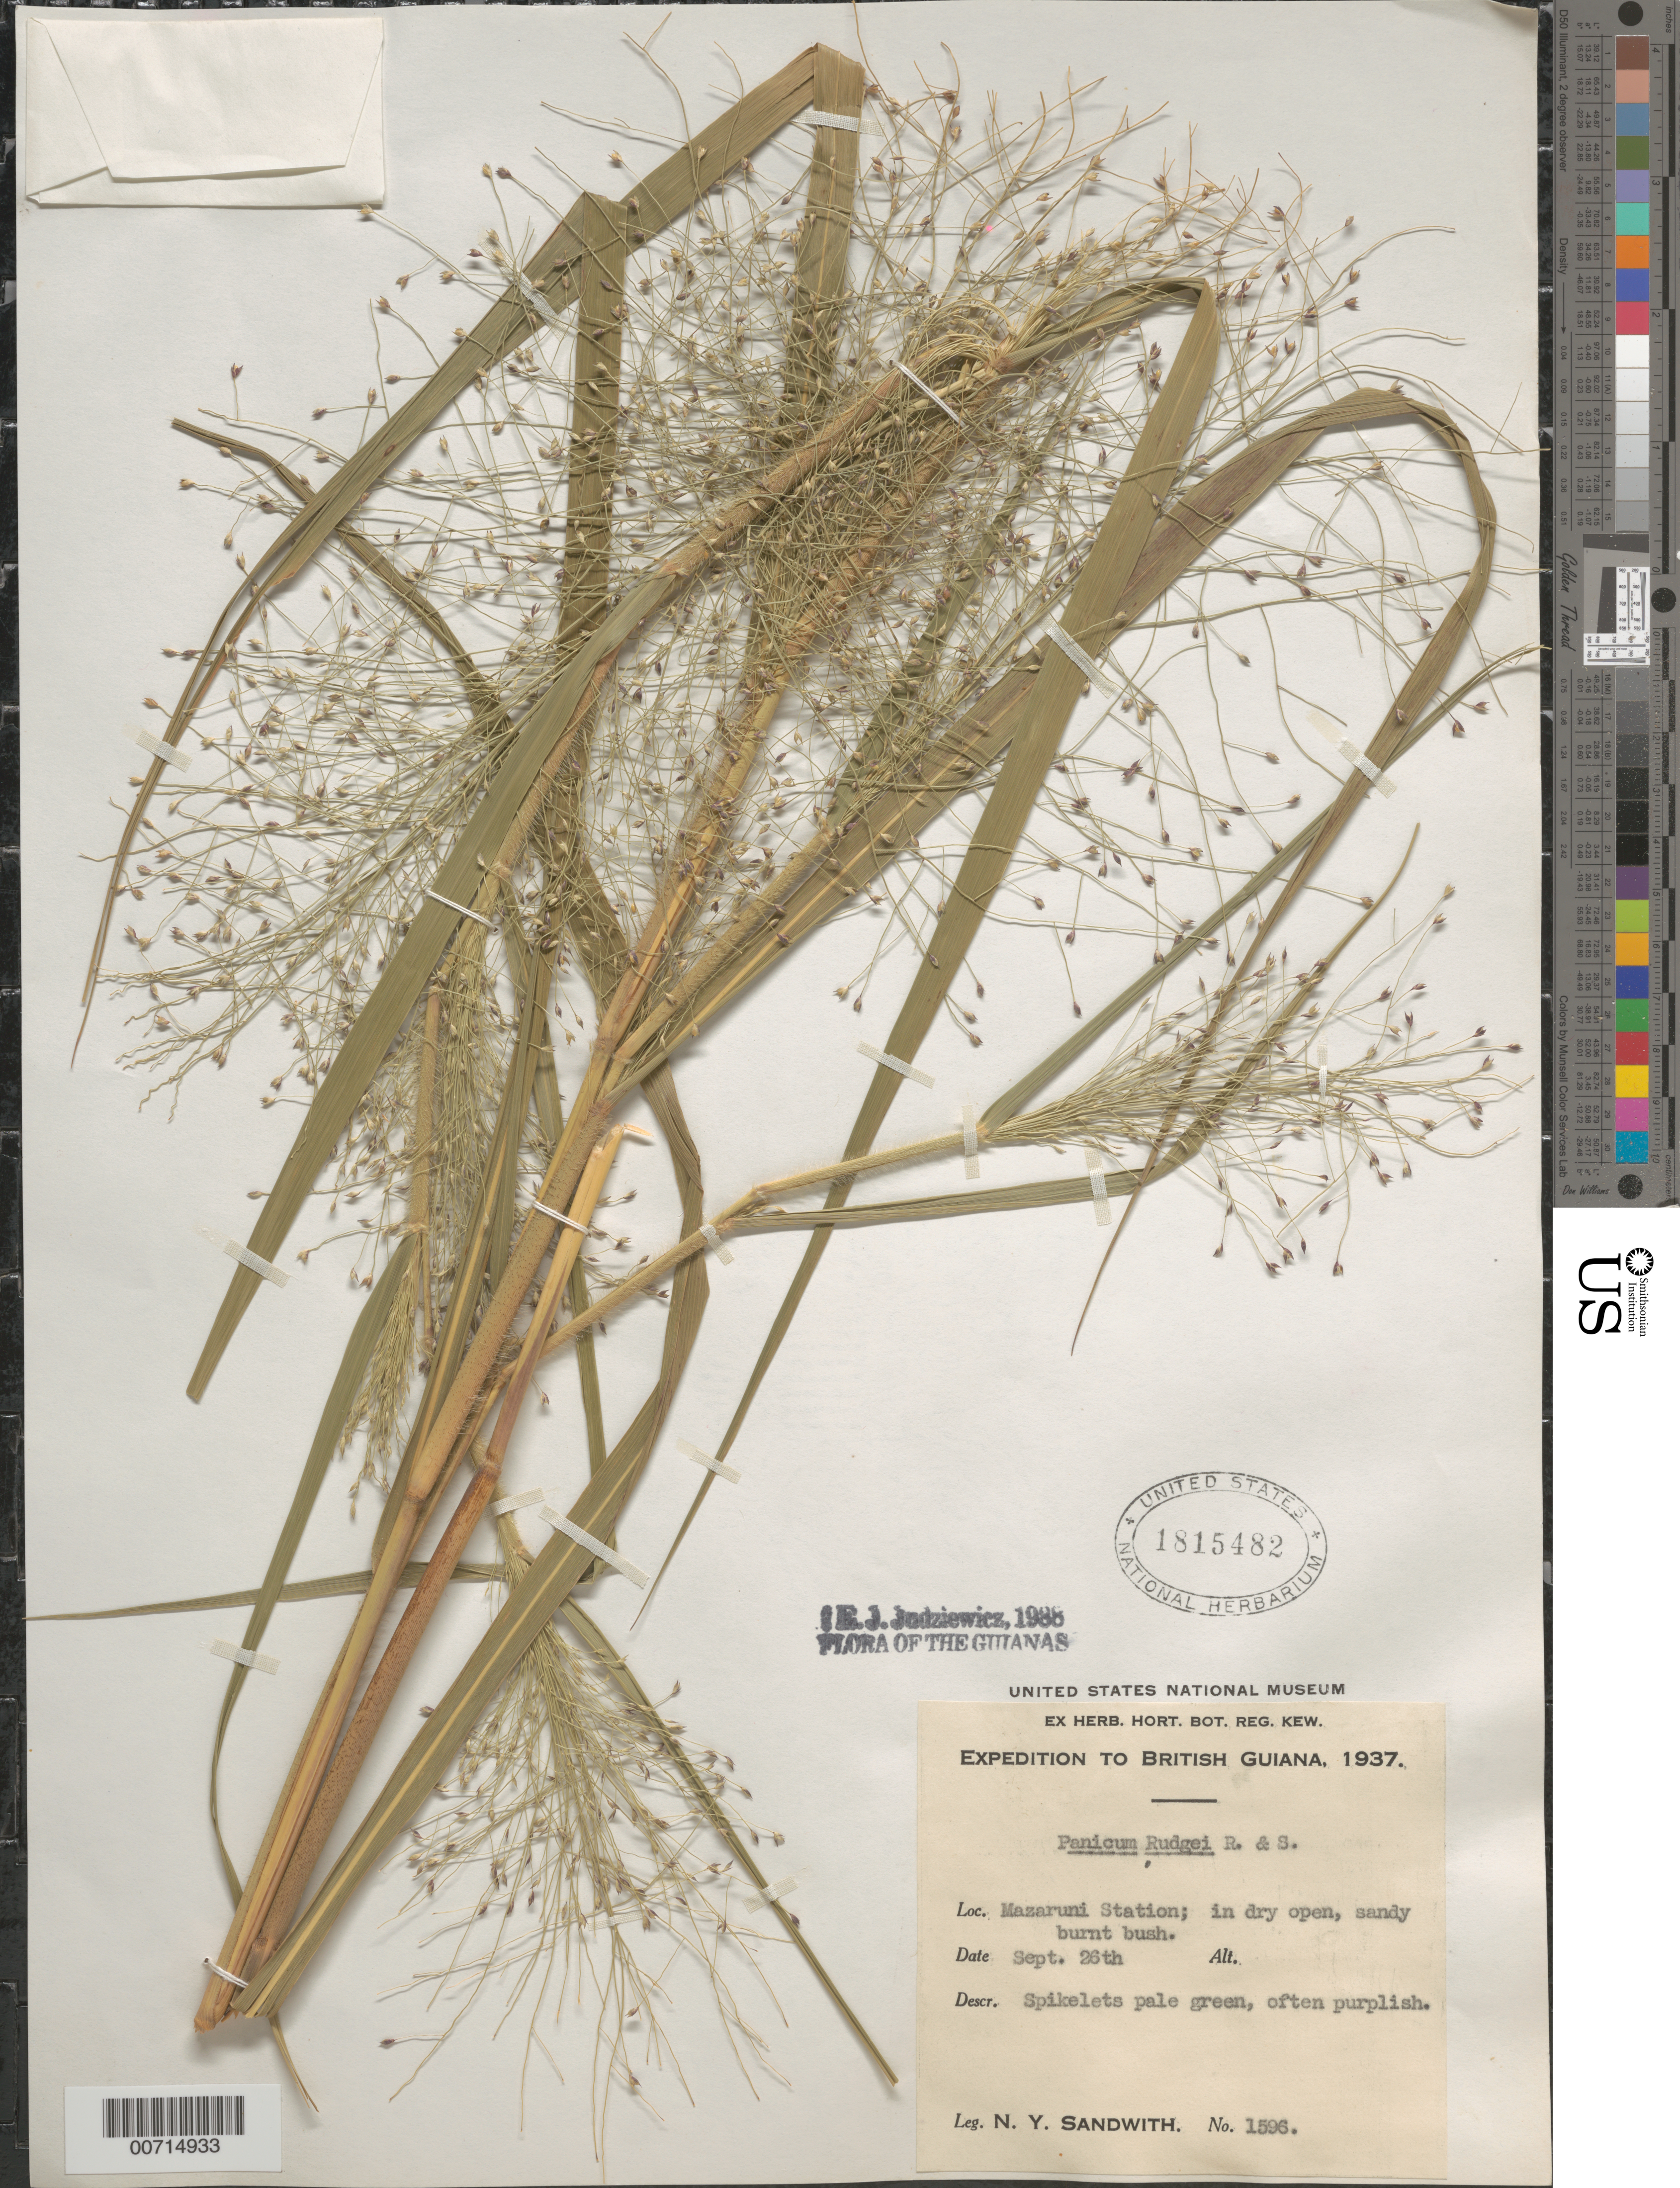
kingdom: Plantae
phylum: Tracheophyta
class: Liliopsida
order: Poales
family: Poaceae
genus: Panicum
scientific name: Panicum rudgei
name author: Roem. & Schult.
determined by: Judziewicz, E. J.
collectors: N. Y. Sandwith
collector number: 1596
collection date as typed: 26-Sep-37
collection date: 1937-09-26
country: Guyana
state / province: Cuyuni-Mazaruni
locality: Mazaruni Station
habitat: Dry open, sandy burnt bush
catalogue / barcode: US 1815482